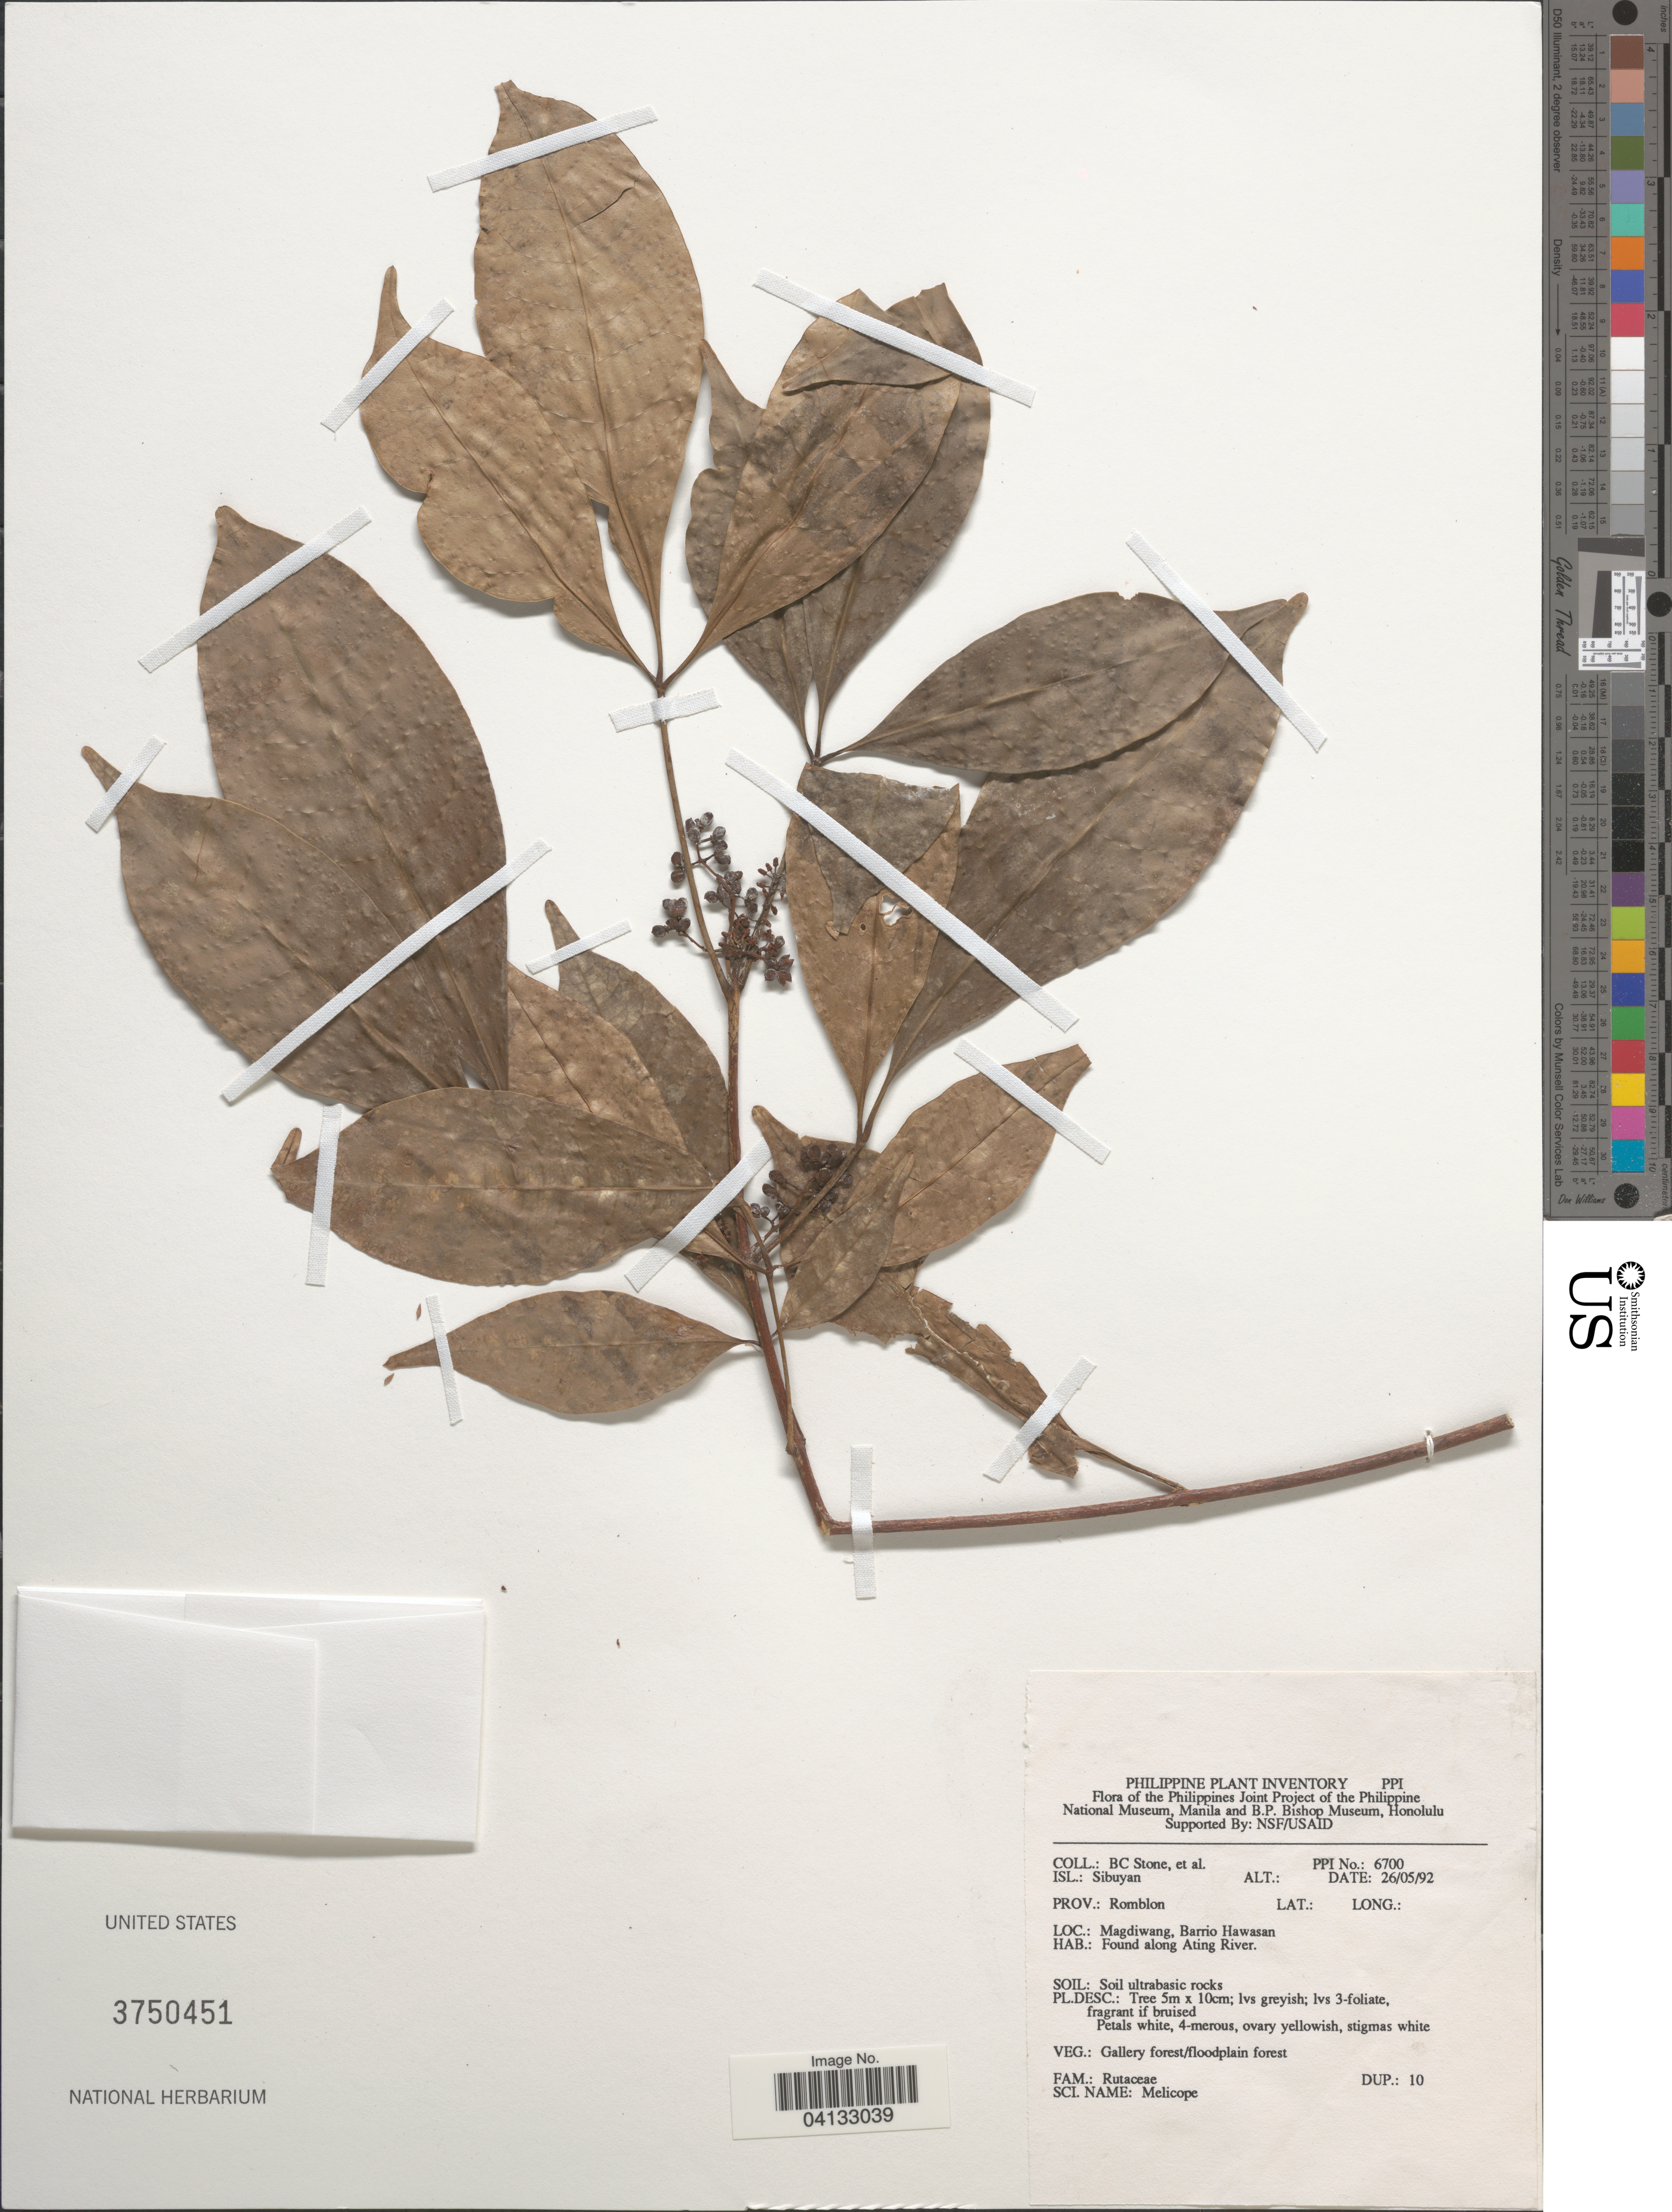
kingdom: Plantae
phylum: Tracheophyta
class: Magnoliopsida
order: Sapindales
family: Rutaceae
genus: Melicope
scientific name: Melicope sp.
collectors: B. C. Stone & et al.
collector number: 6700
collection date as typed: Transcribed d/m/y: 26/5/92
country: Philippines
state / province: Western Visayas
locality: Isl.: Sibuyan. Prov.: Romblon. Magdiwang, Barrio Hawasan. Found along Ating River.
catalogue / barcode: US 3750451